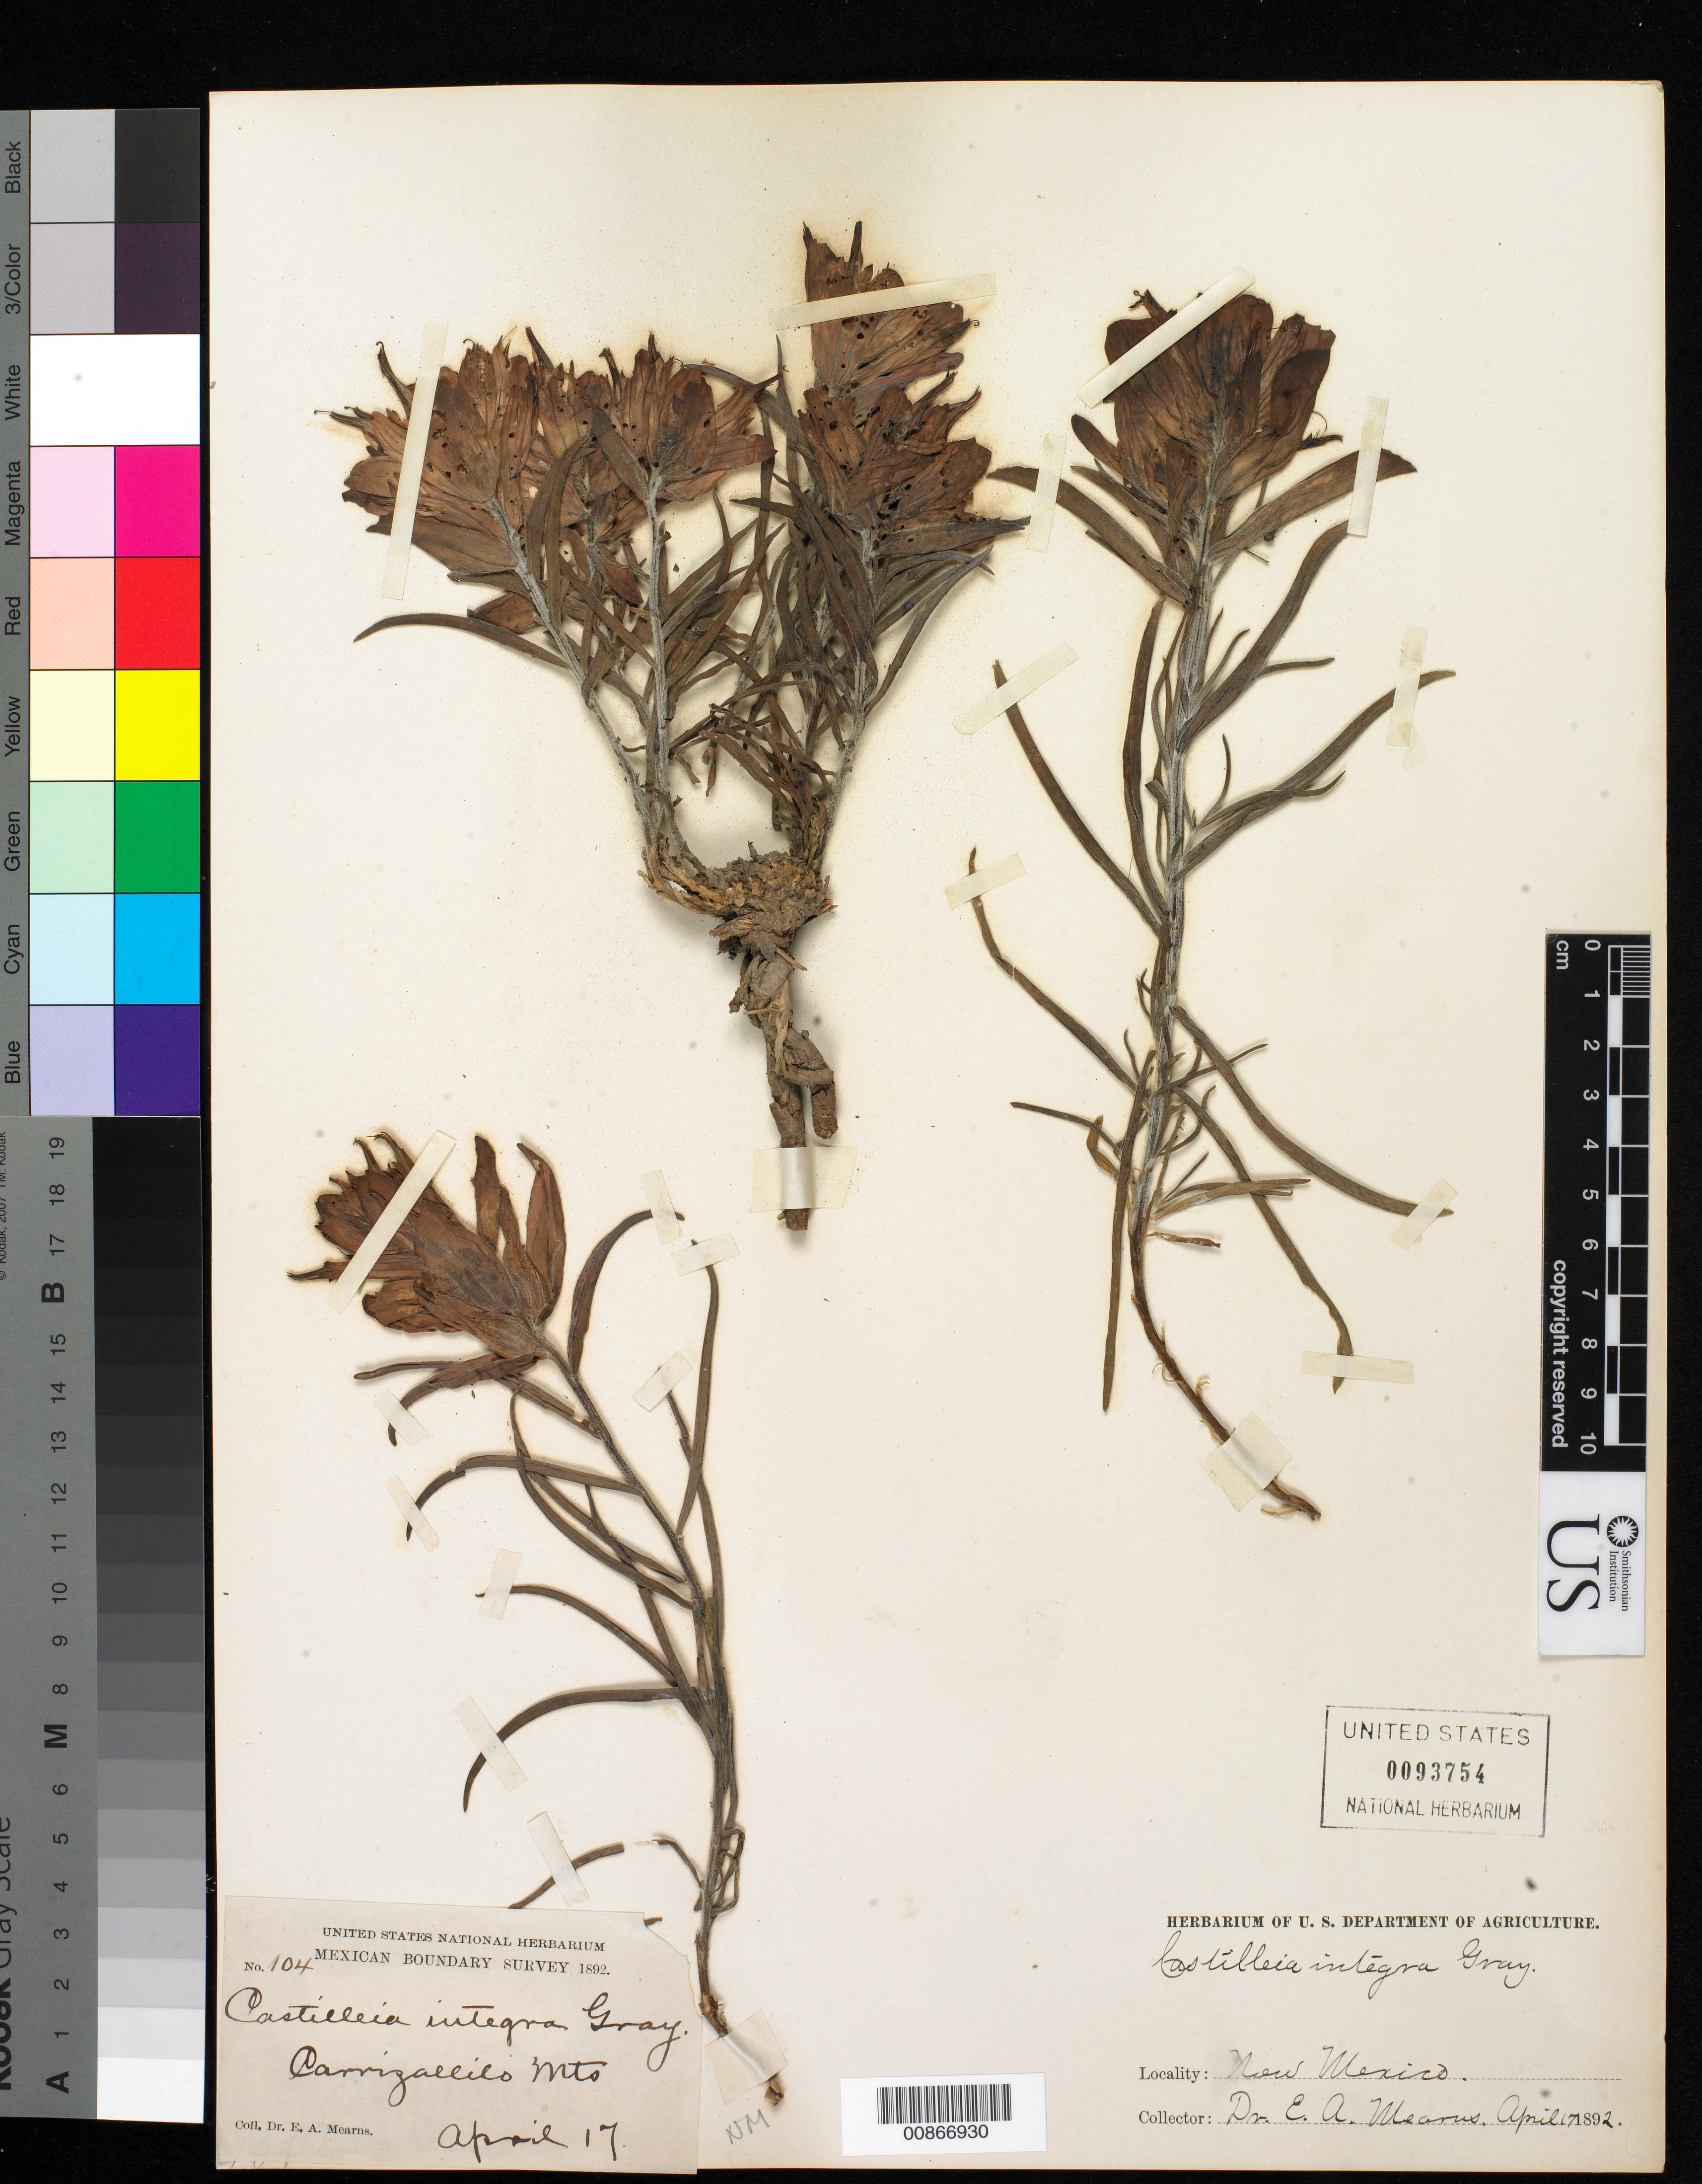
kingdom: Plantae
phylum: Tracheophyta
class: Magnoliopsida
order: Lamiales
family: Orobanchaceae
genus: Castilleja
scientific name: Castilleja integra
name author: A. Gray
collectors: E. A. Mearns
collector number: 104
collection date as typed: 17 Apr 1892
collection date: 1892-04-17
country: United States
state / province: New Mexico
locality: Carrizalillo Mts., New Mexico.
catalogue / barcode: US 93754